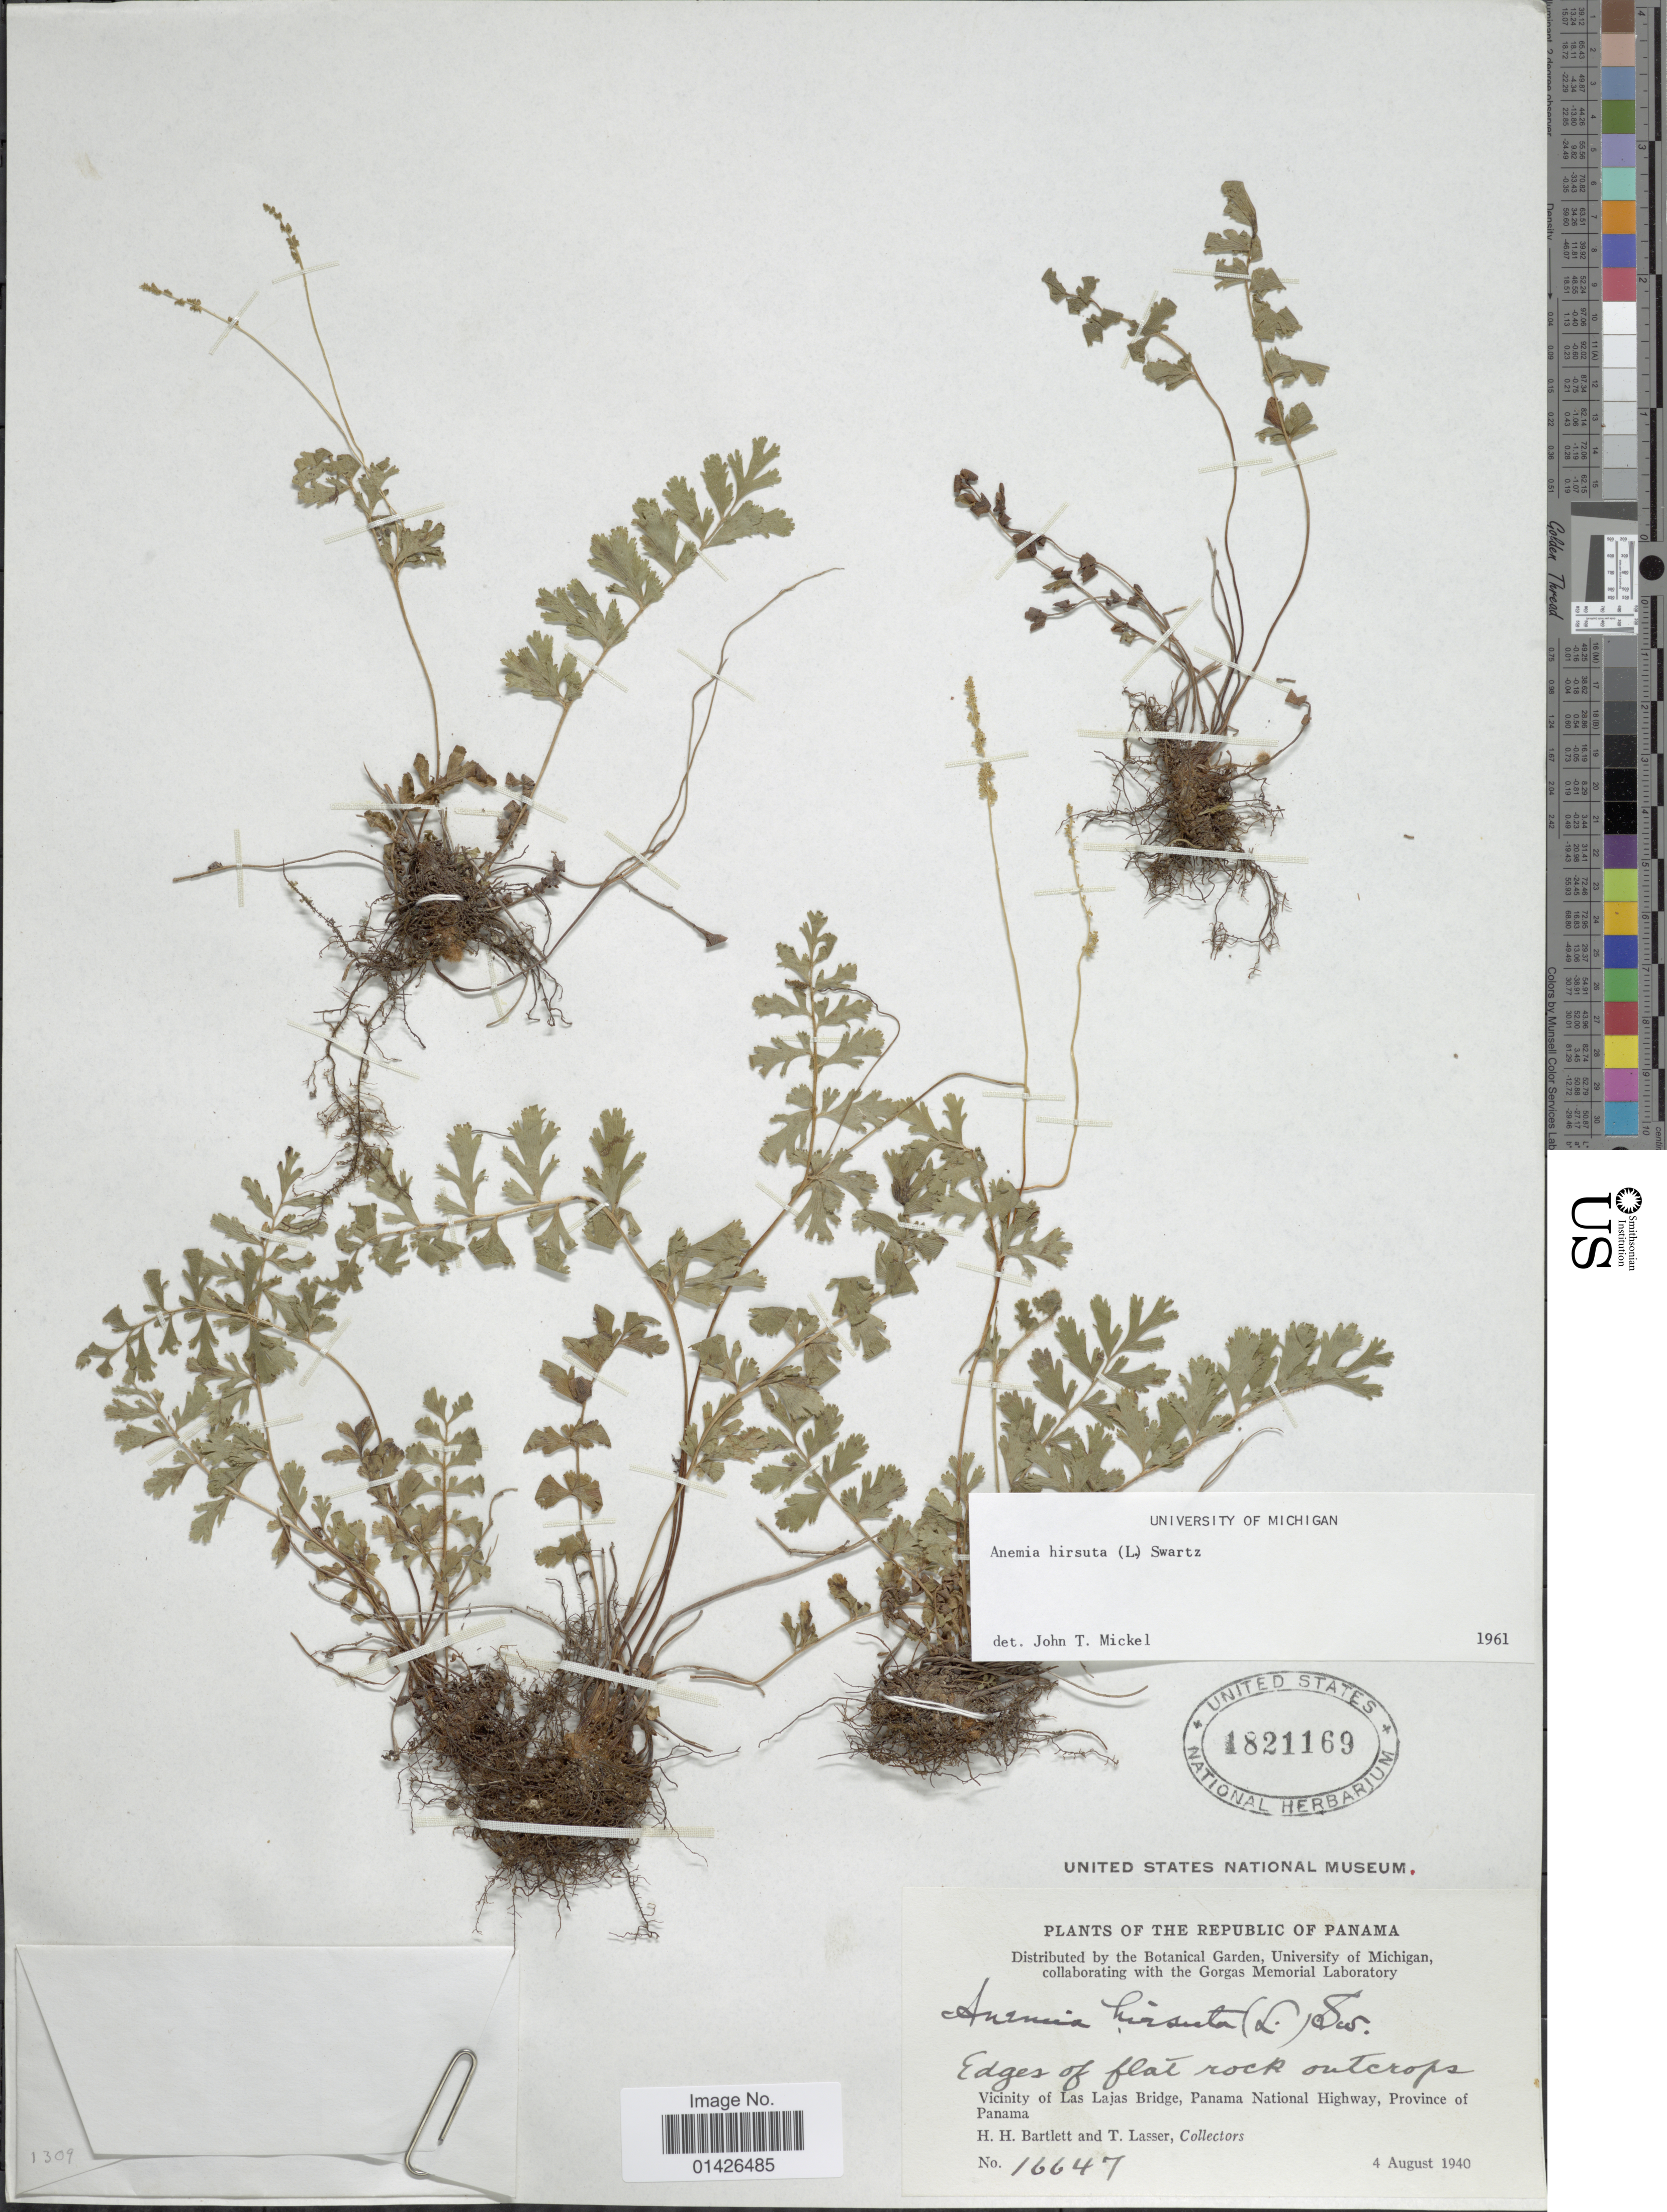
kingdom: Plantae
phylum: Tracheophyta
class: Polypodiopsida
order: Schizaeales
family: Anemiaceae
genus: Anemia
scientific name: Anemia hirsuta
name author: (L.) Sw.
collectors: H. H. Bartlett & T. Lasser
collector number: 16647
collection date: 1940-08-04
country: Panama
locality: Vicinity of Las Lajs Bridge, Panama National Highway, province of Panama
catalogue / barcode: US 1821169